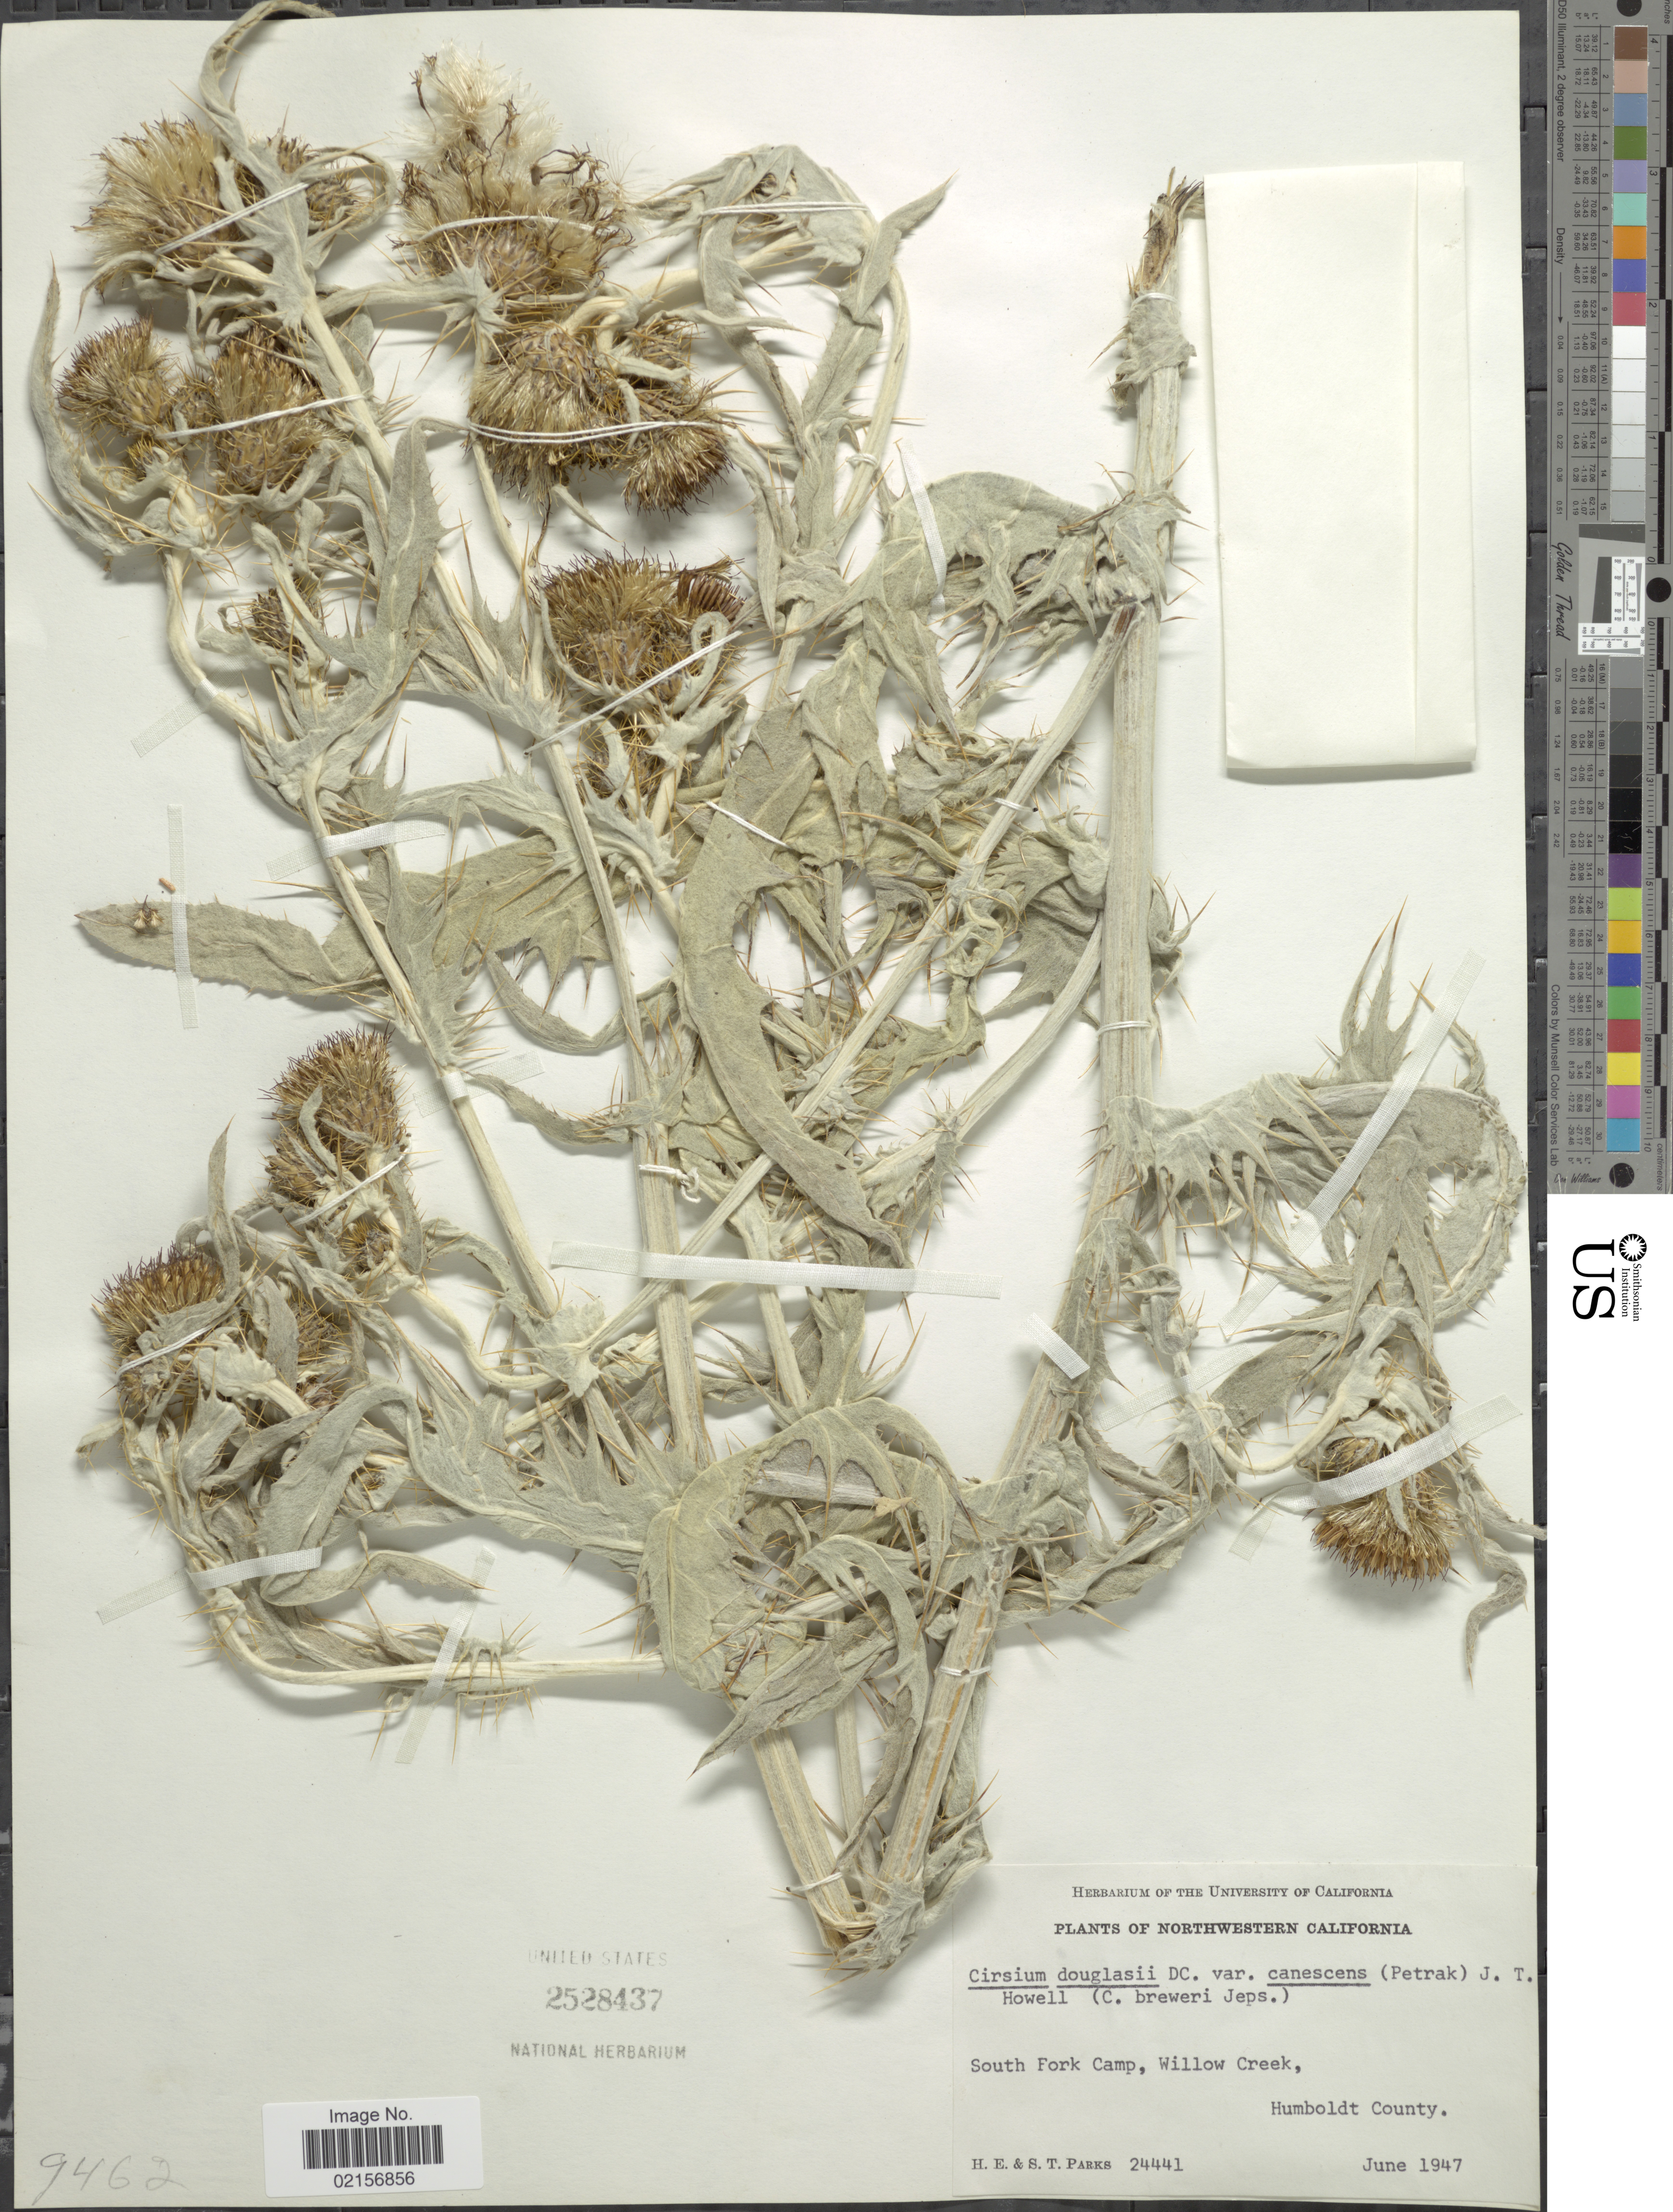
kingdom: Plantae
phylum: Tracheophyta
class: Magnoliopsida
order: Asterales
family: Asteraceae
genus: Cirsium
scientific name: Cirsium douglasii var. breweri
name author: (A. Gray) D.J. Keil & C.E. Turner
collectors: H. E. Parks & S. Parks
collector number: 2441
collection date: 1947-06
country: United States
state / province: California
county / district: Humboldt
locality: Northwestern California, South Fork Camp, Willow Creek, Humboldt County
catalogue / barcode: US 2528437